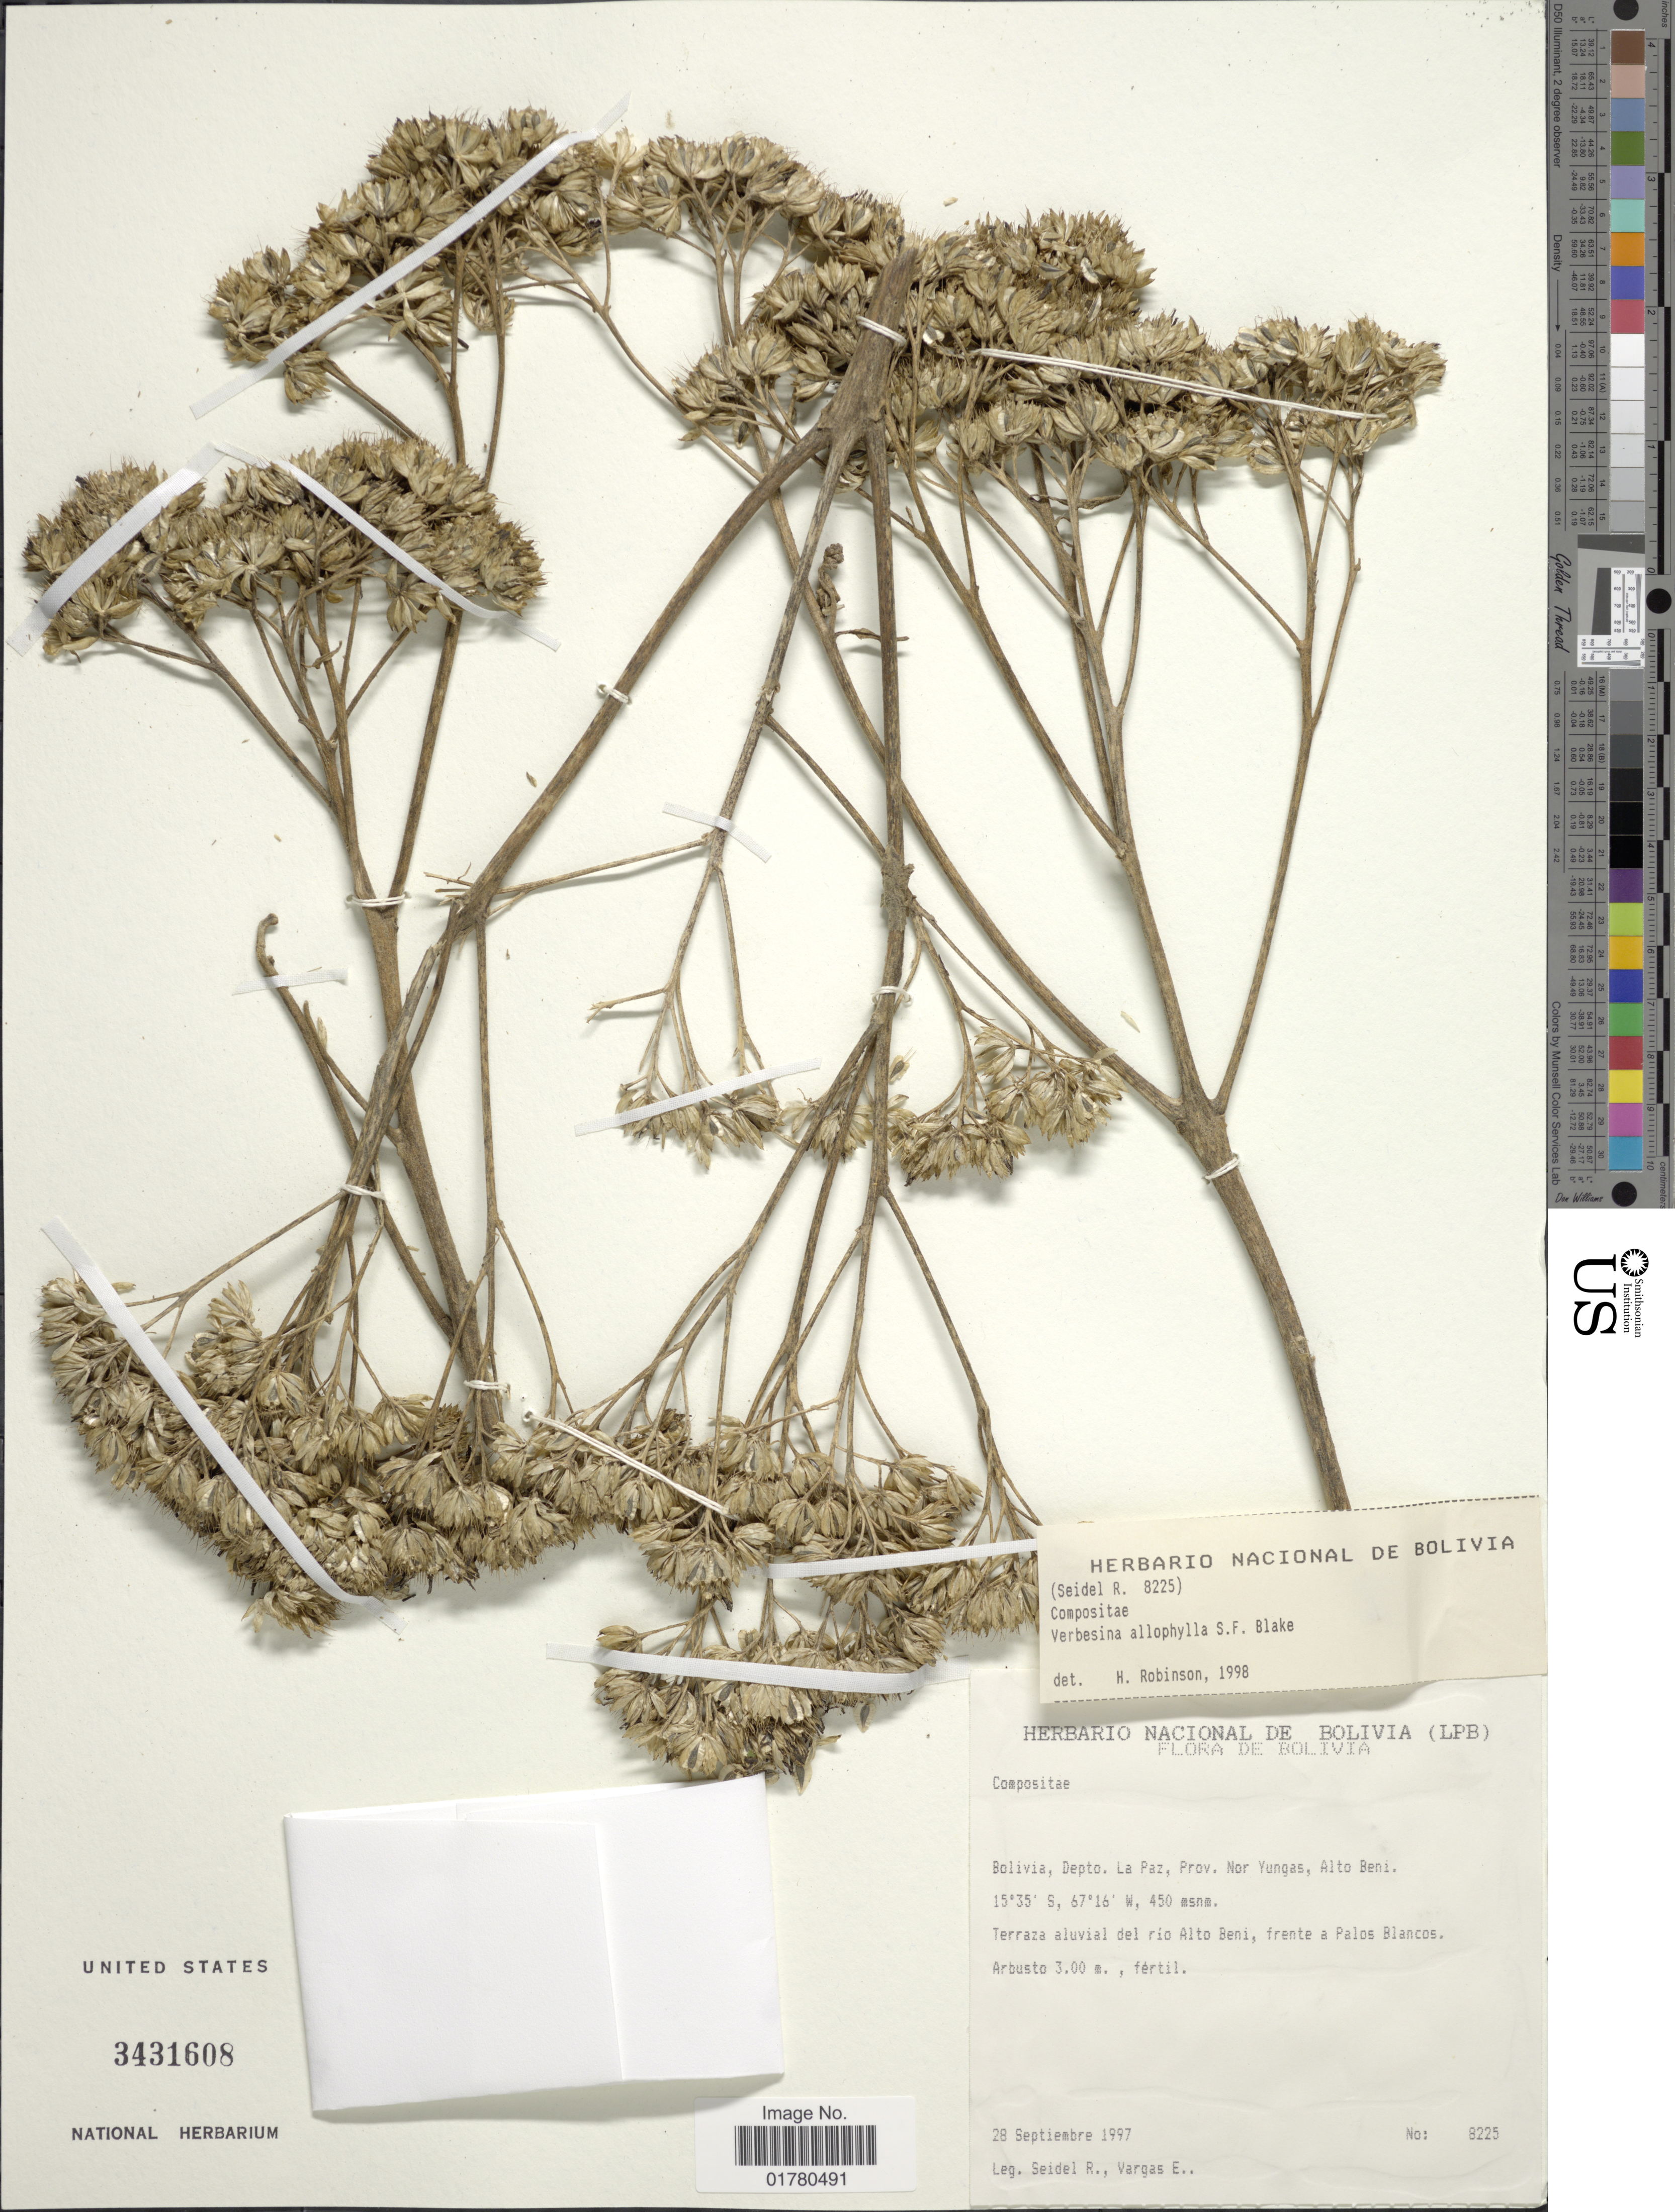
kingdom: Plantae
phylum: Tracheophyta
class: Magnoliopsida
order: Asterales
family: Asteraceae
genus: Verbesina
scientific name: Verbesina allophylla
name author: Blake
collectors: R. Seidel & E. Vargas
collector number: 8225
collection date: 1997-09-28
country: Bolivia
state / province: La Paz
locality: Depto. La Paz, Prov. Nor Yungas, Alto Beni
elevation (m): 450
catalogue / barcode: US 3431608